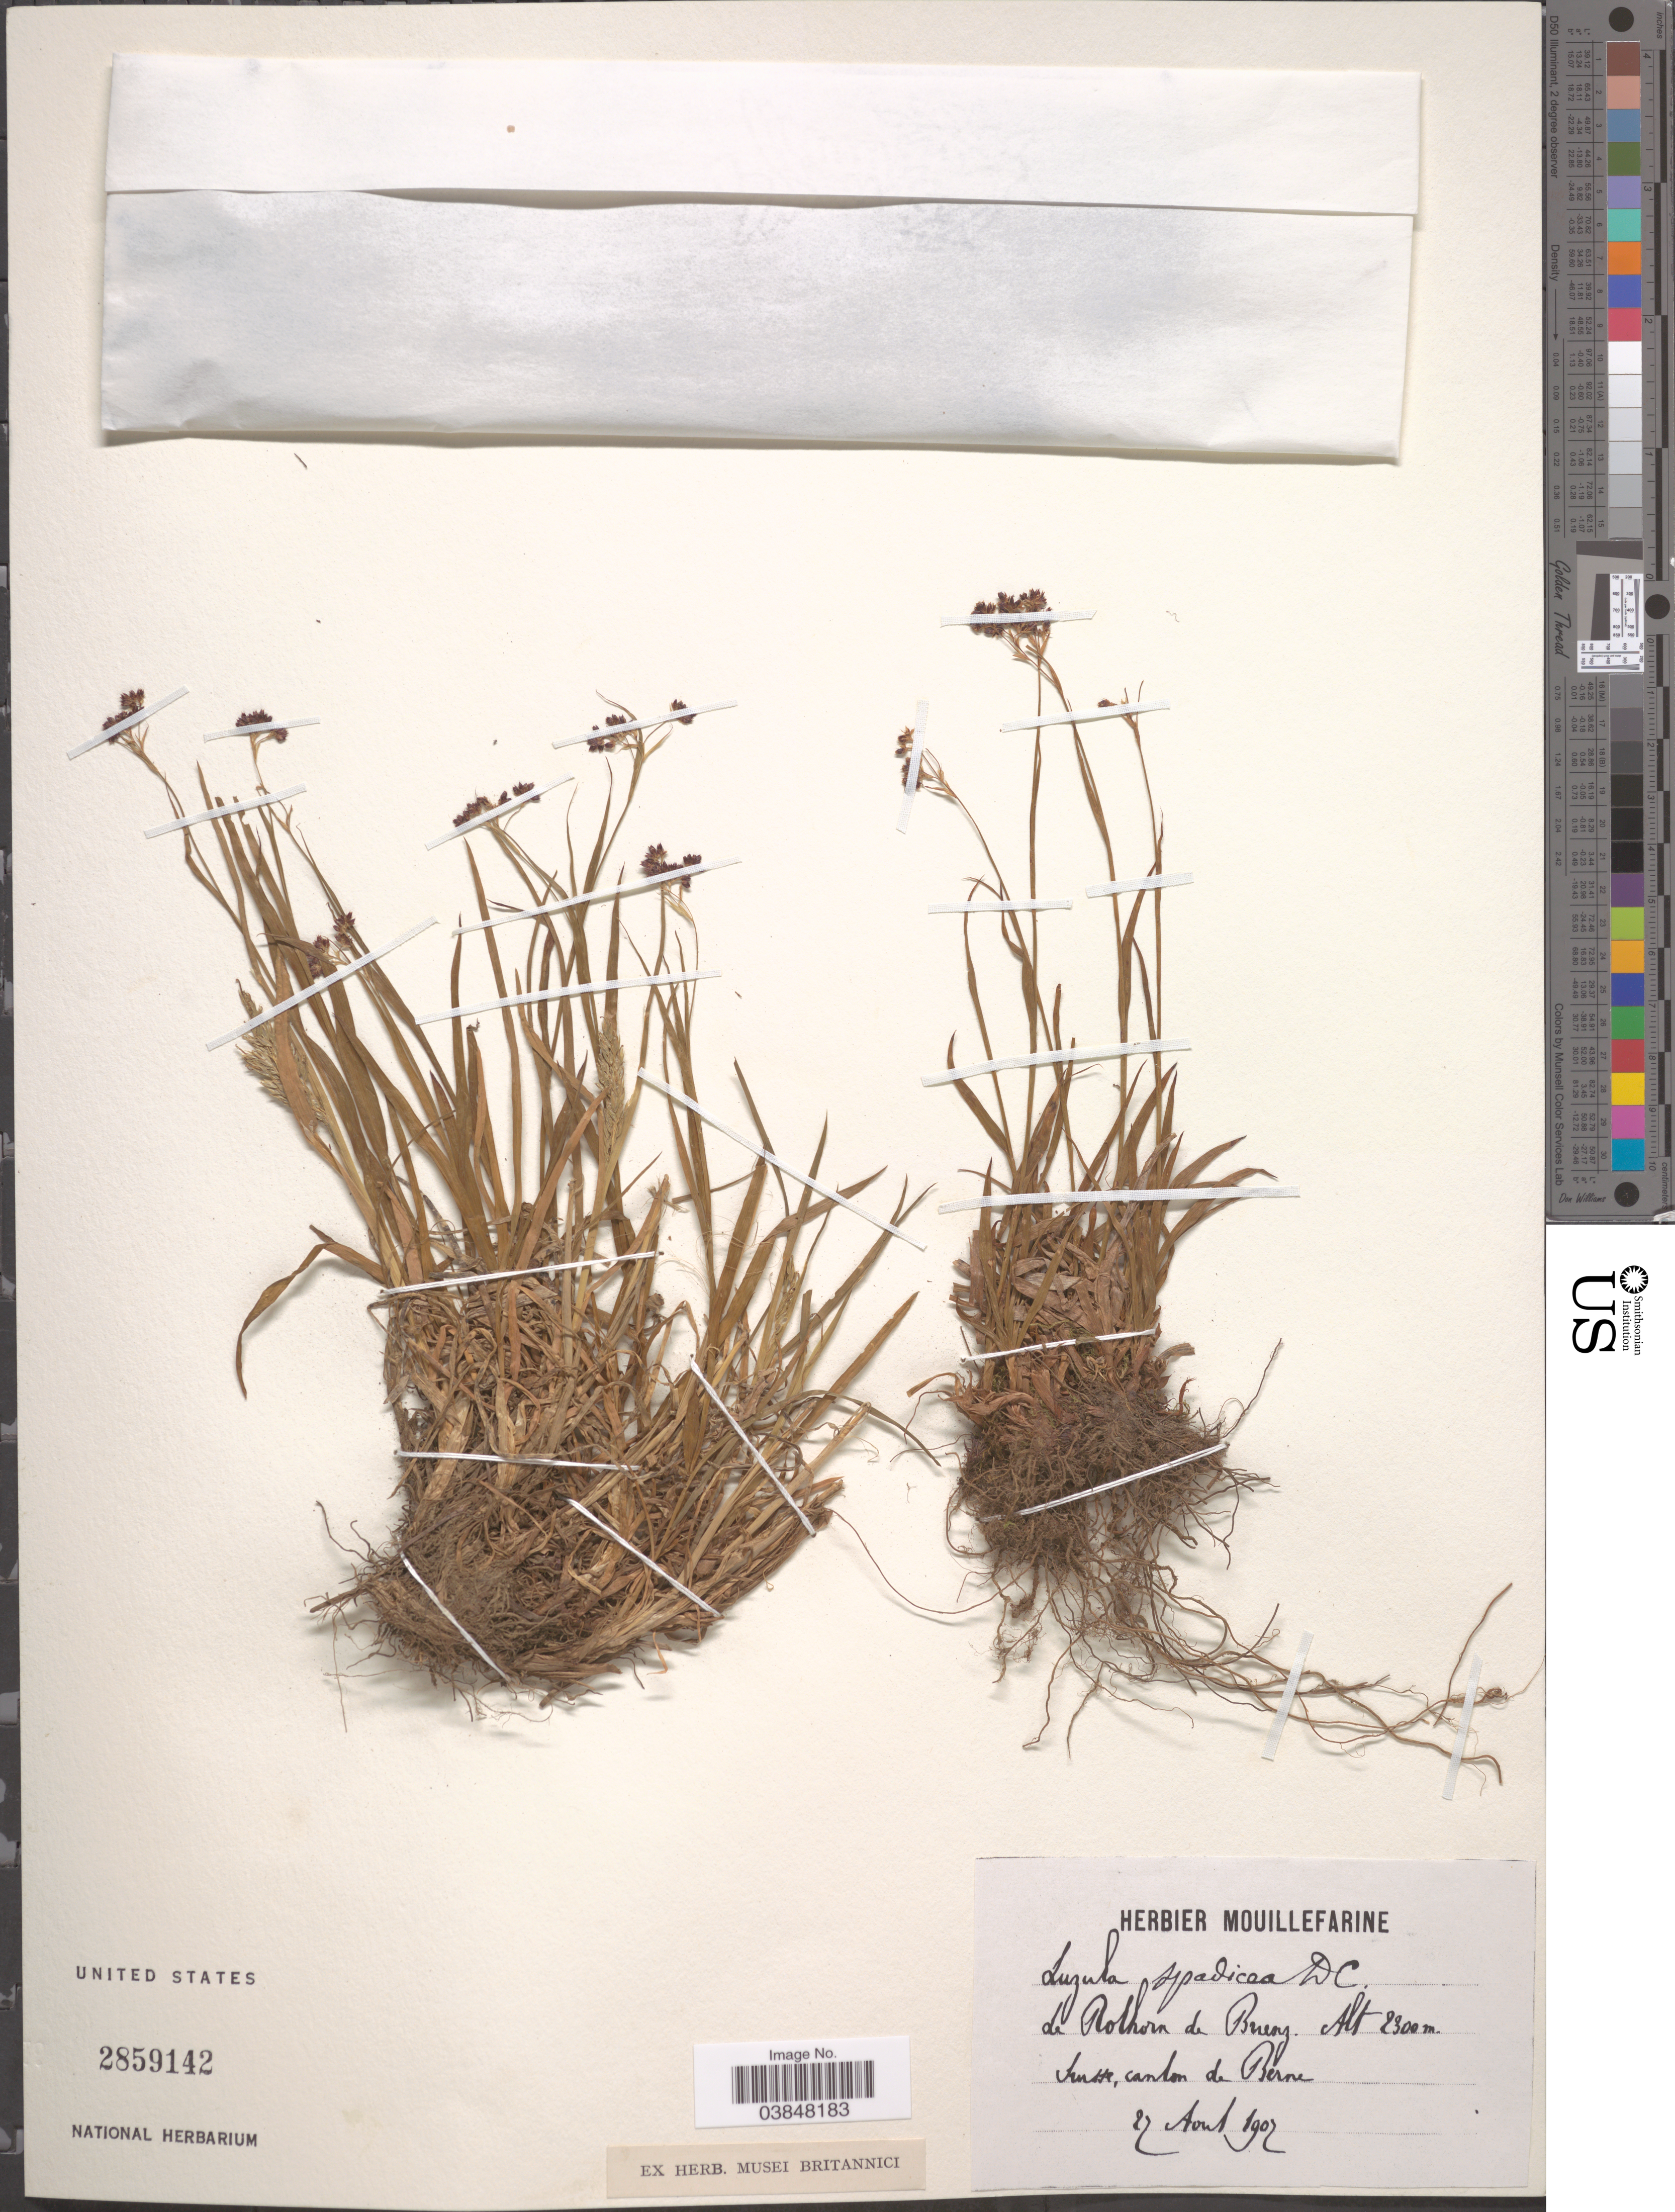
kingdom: Plantae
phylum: Tracheophyta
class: Liliopsida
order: Poales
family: Juncaceae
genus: Luzula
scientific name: Luzula spadicea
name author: DC.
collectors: ex herb. Mouillefarine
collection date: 1907-08-27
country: Switzerland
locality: De Rolhorn de Buerg. Suisse, canton de Berne.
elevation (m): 2300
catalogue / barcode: US 2859142